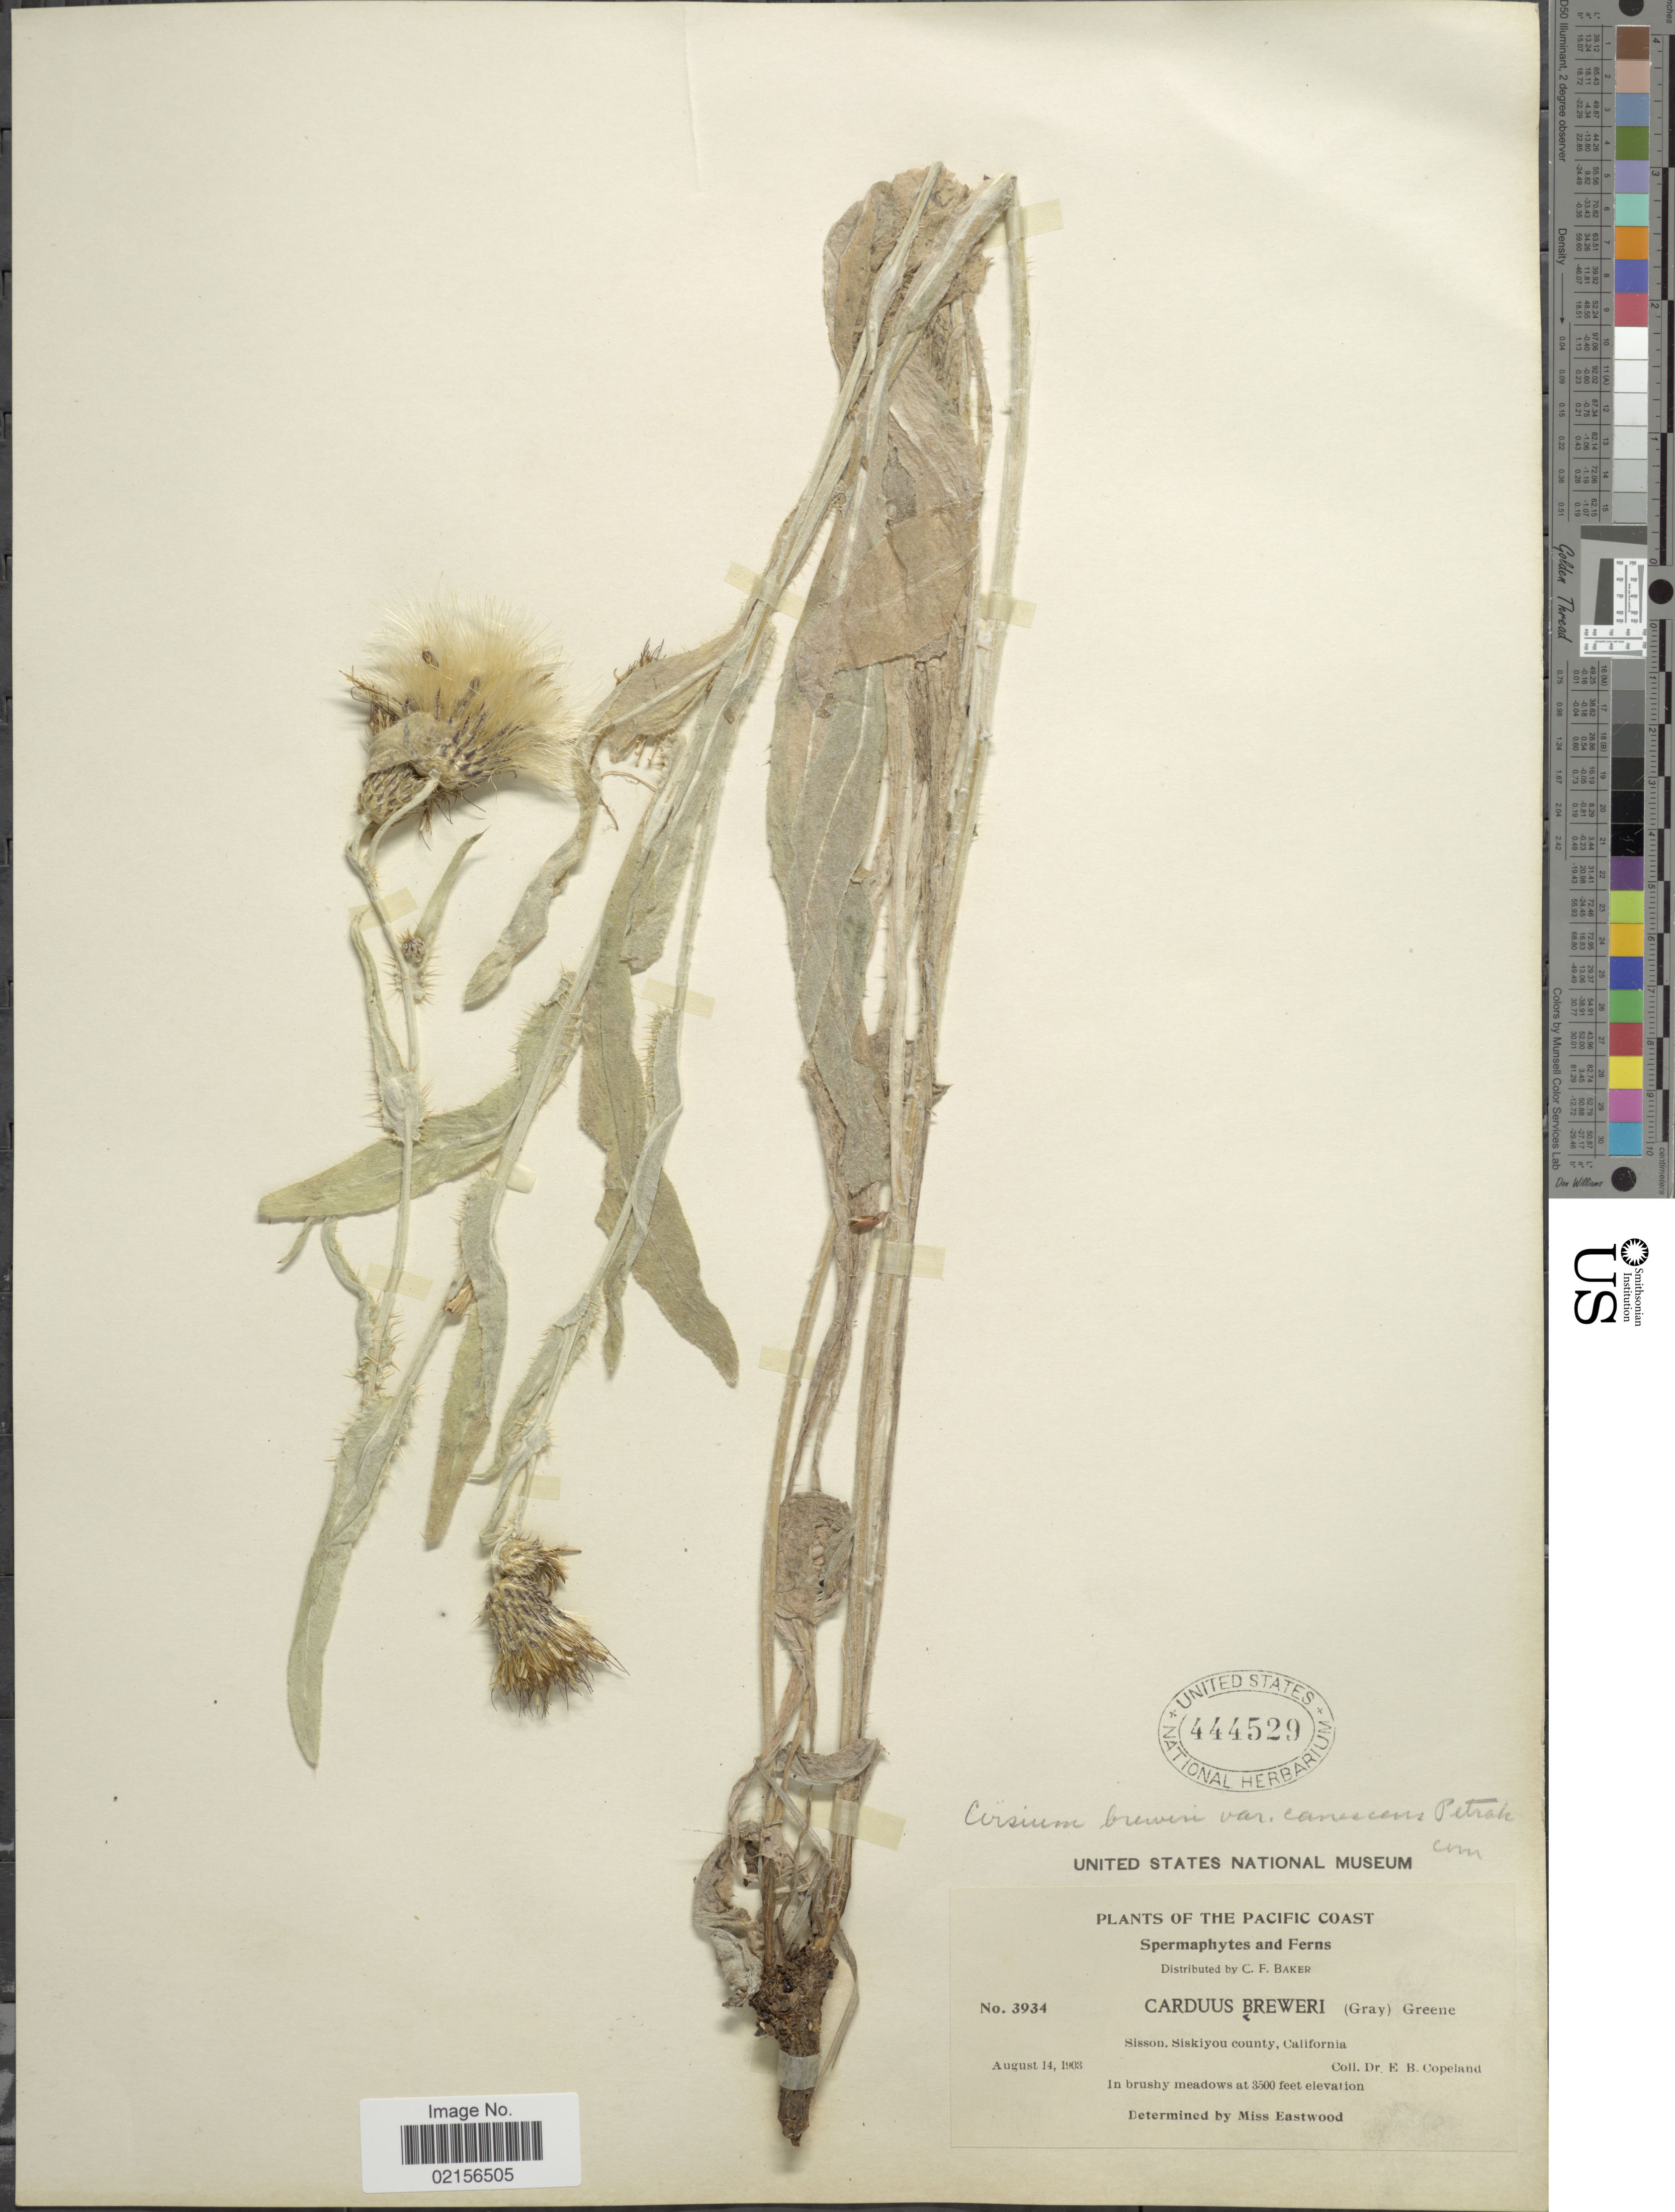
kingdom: Plantae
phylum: Tracheophyta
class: Magnoliopsida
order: Asterales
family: Asteraceae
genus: Cirsium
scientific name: Cirsium breweri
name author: (A. Gray) Jeps.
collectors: E. B. Copeland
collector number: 3934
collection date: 1903-08-14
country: United States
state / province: California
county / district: Siskiyou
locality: The Pacific Coast, Sisson, Siskiyou county, In brushy meadows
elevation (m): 1067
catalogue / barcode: US 444529